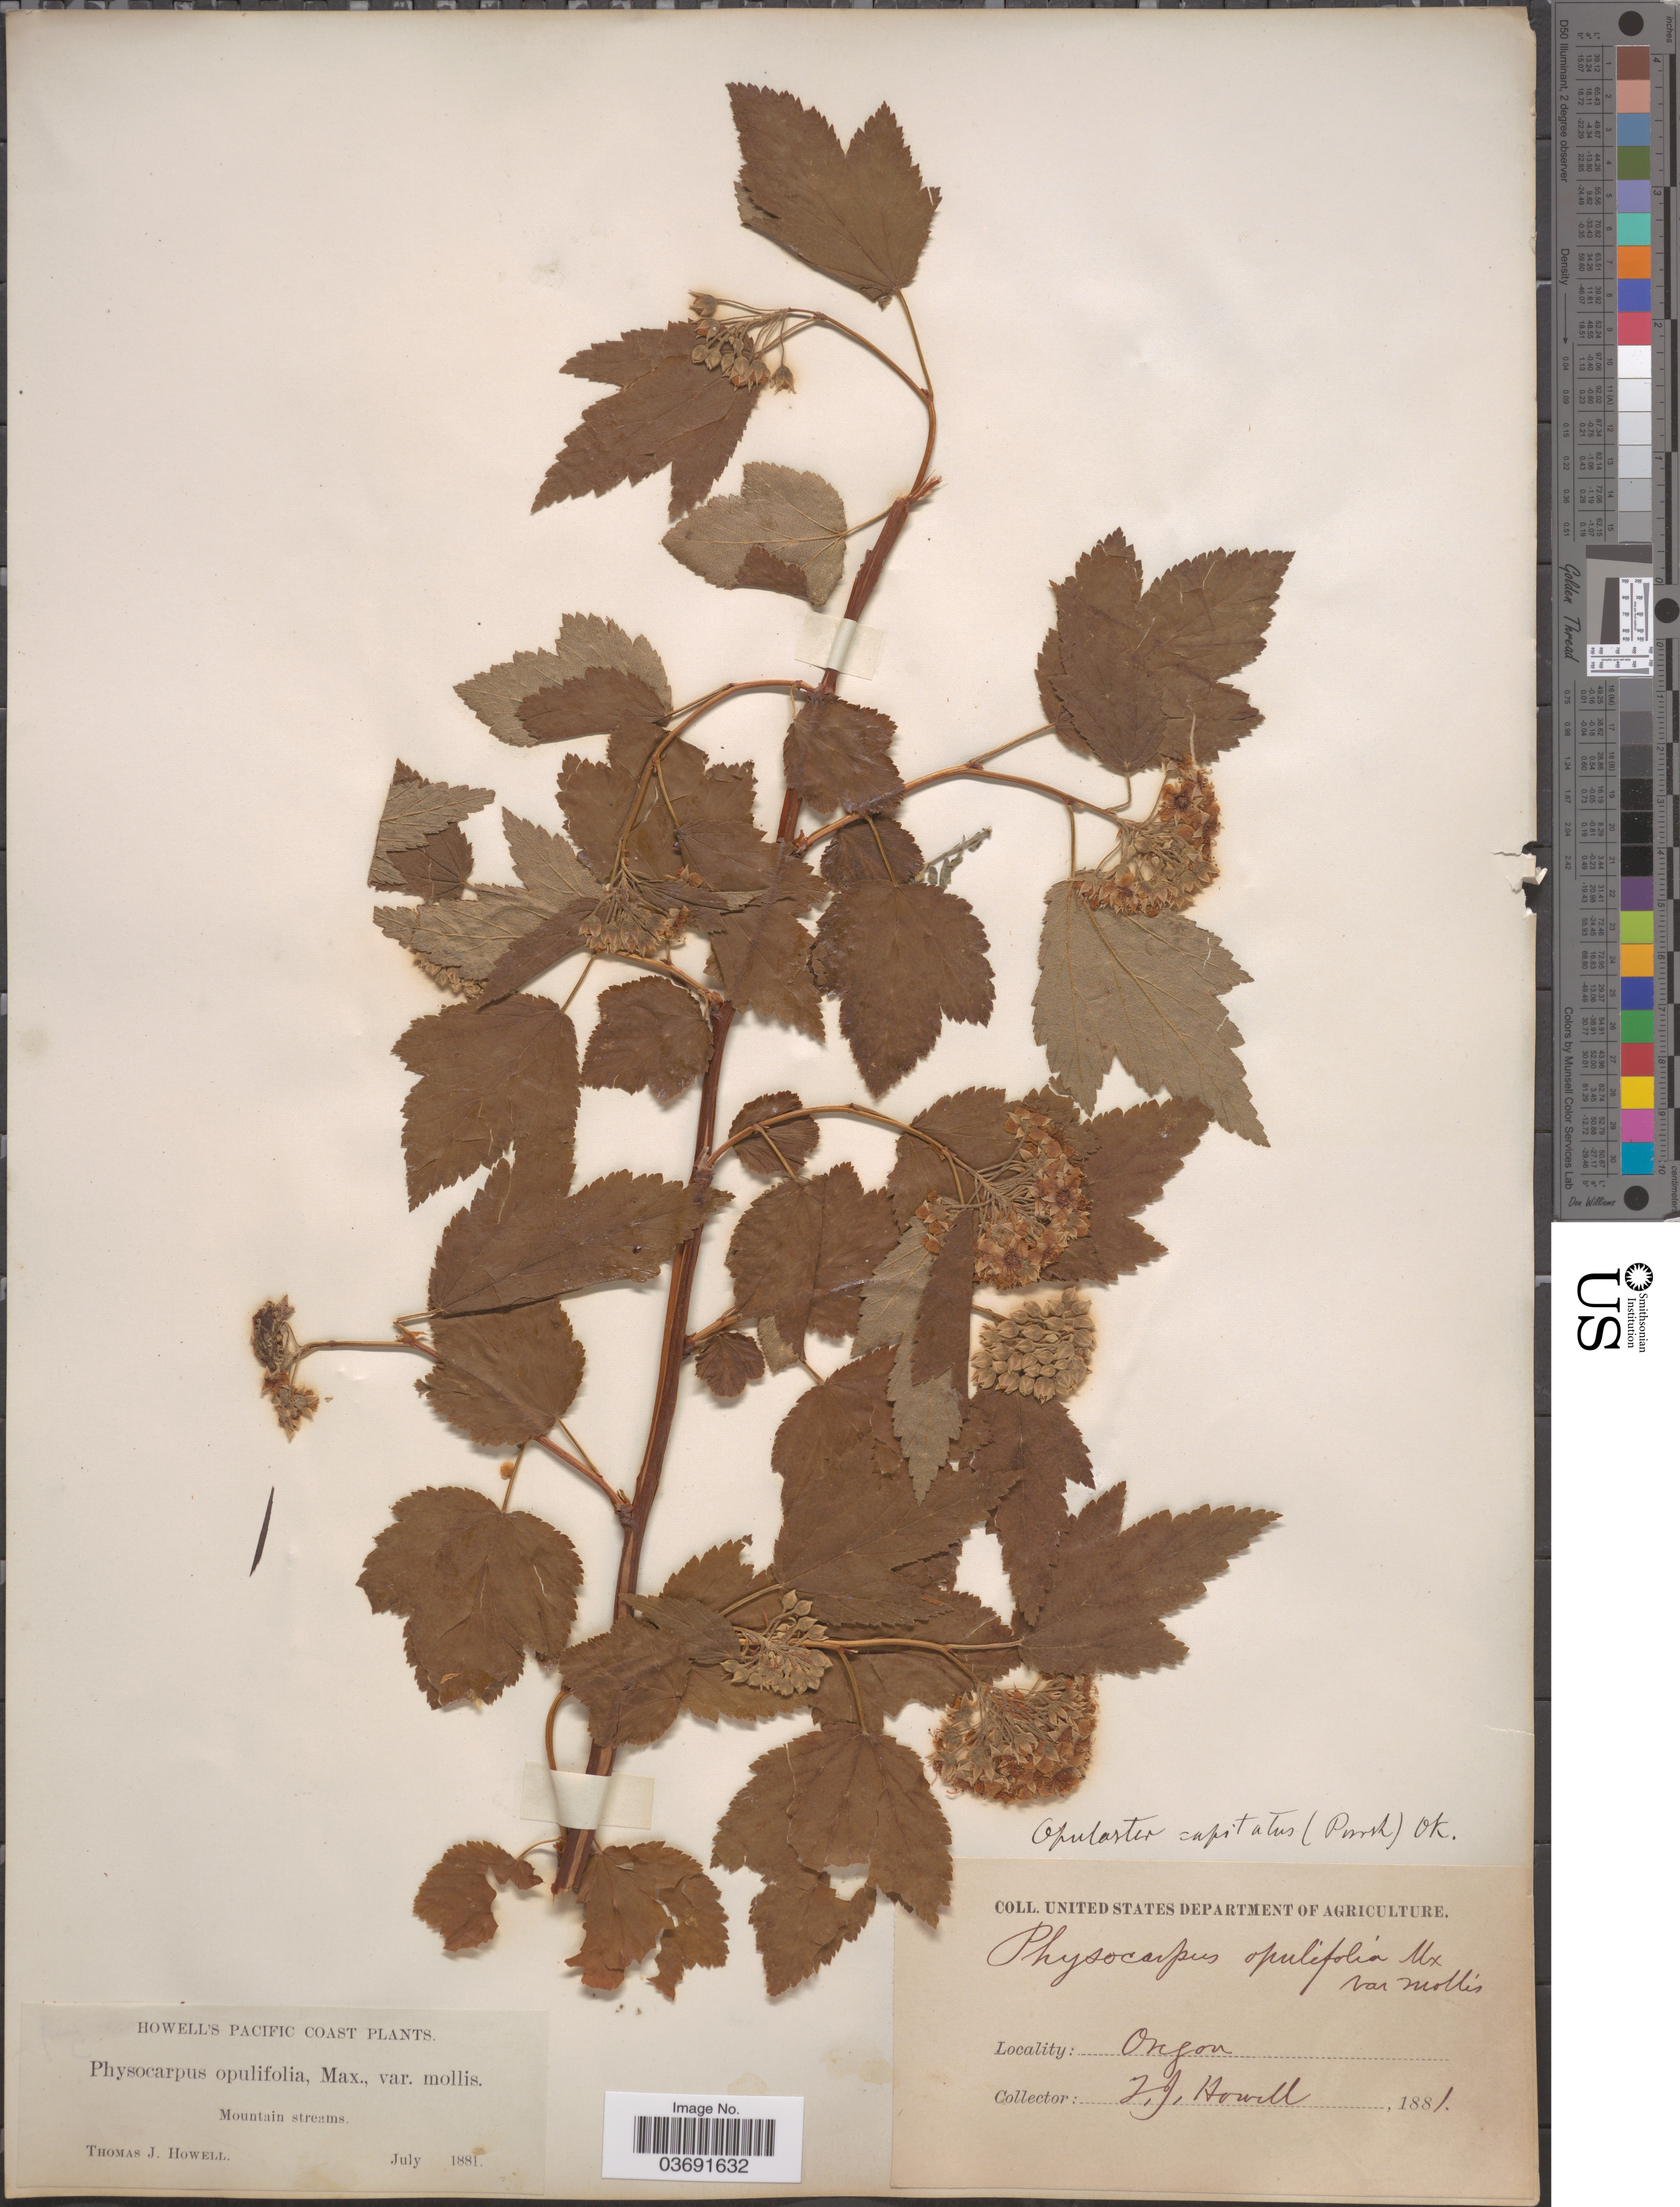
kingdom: Plantae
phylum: Tracheophyta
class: Magnoliopsida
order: Rosales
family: Rosaceae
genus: Physocarpus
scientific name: Physocarpus capitatus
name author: (Pursh) Kuntze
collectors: T. J. Howell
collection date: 1881-07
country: United States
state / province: Oregon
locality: Pacific Coast. Mountain streams.